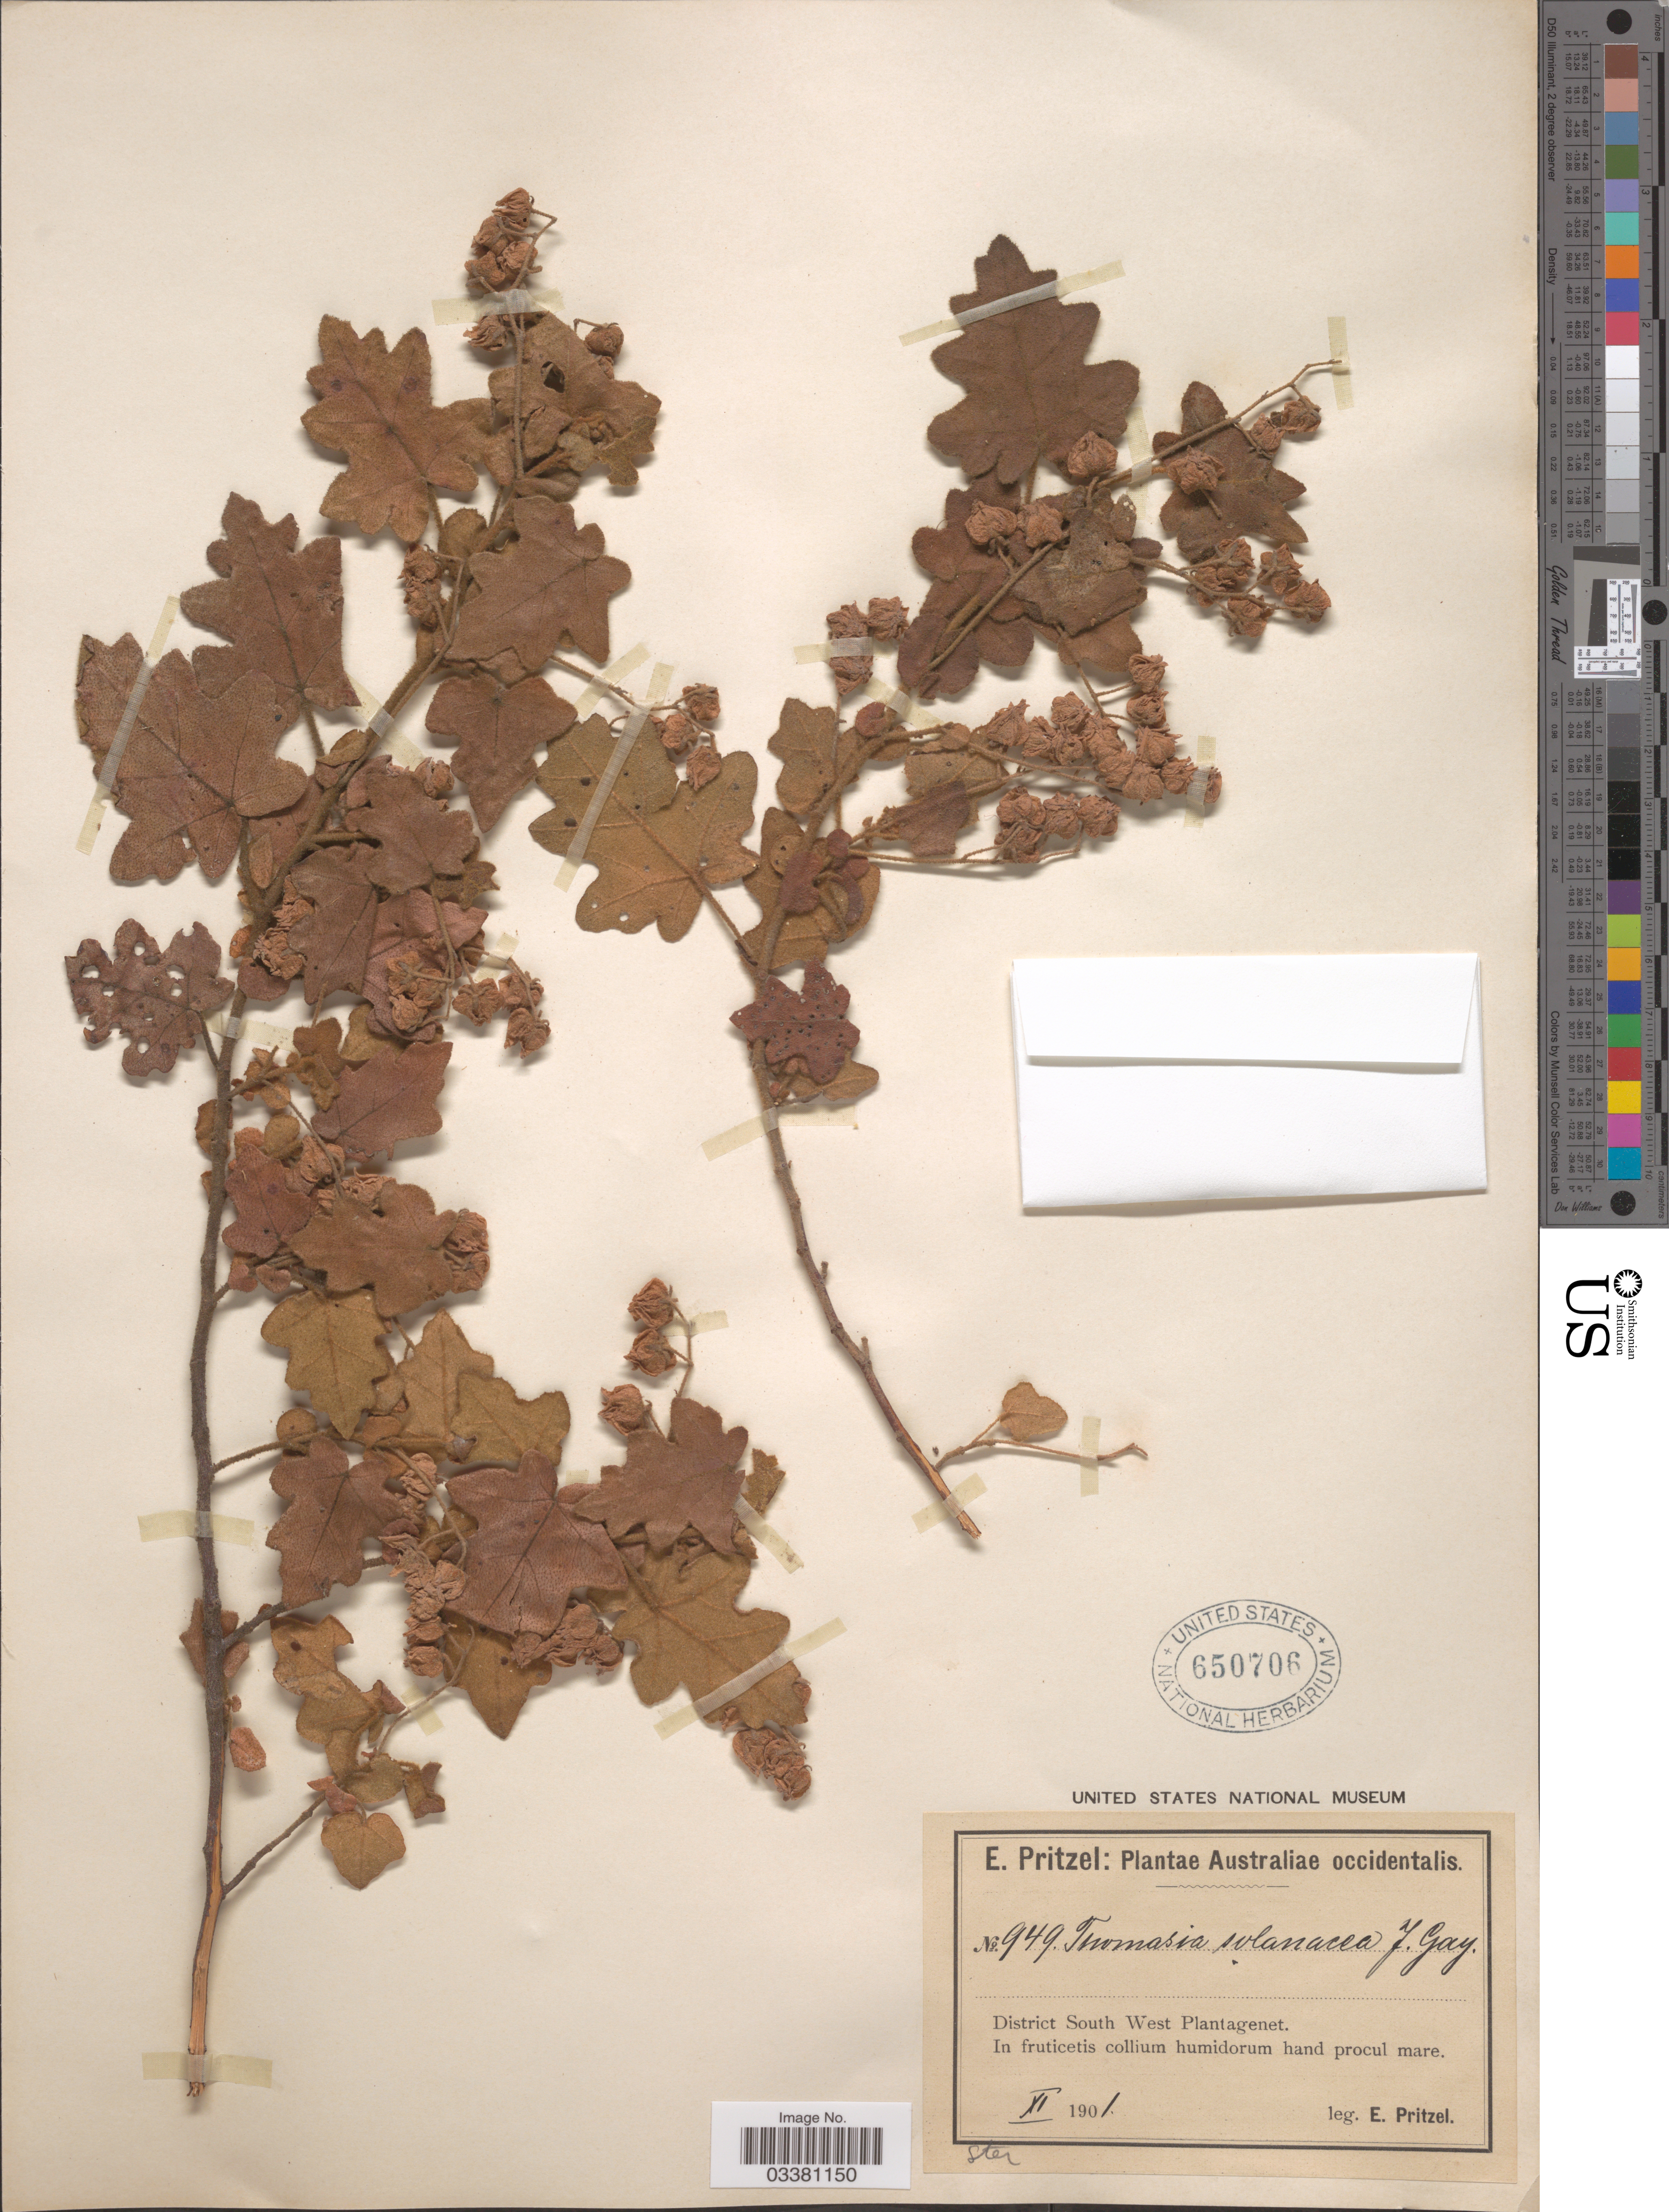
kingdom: Plantae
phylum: Tracheophyta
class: Magnoliopsida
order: Malvales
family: Malvaceae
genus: Thomasia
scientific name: Thomasia solanacea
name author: (Sims) J. Gay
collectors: E. G. Pritzel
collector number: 949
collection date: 1901-11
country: Australia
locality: Australiae occidentalis. District South West Plantagenet.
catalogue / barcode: US 650706